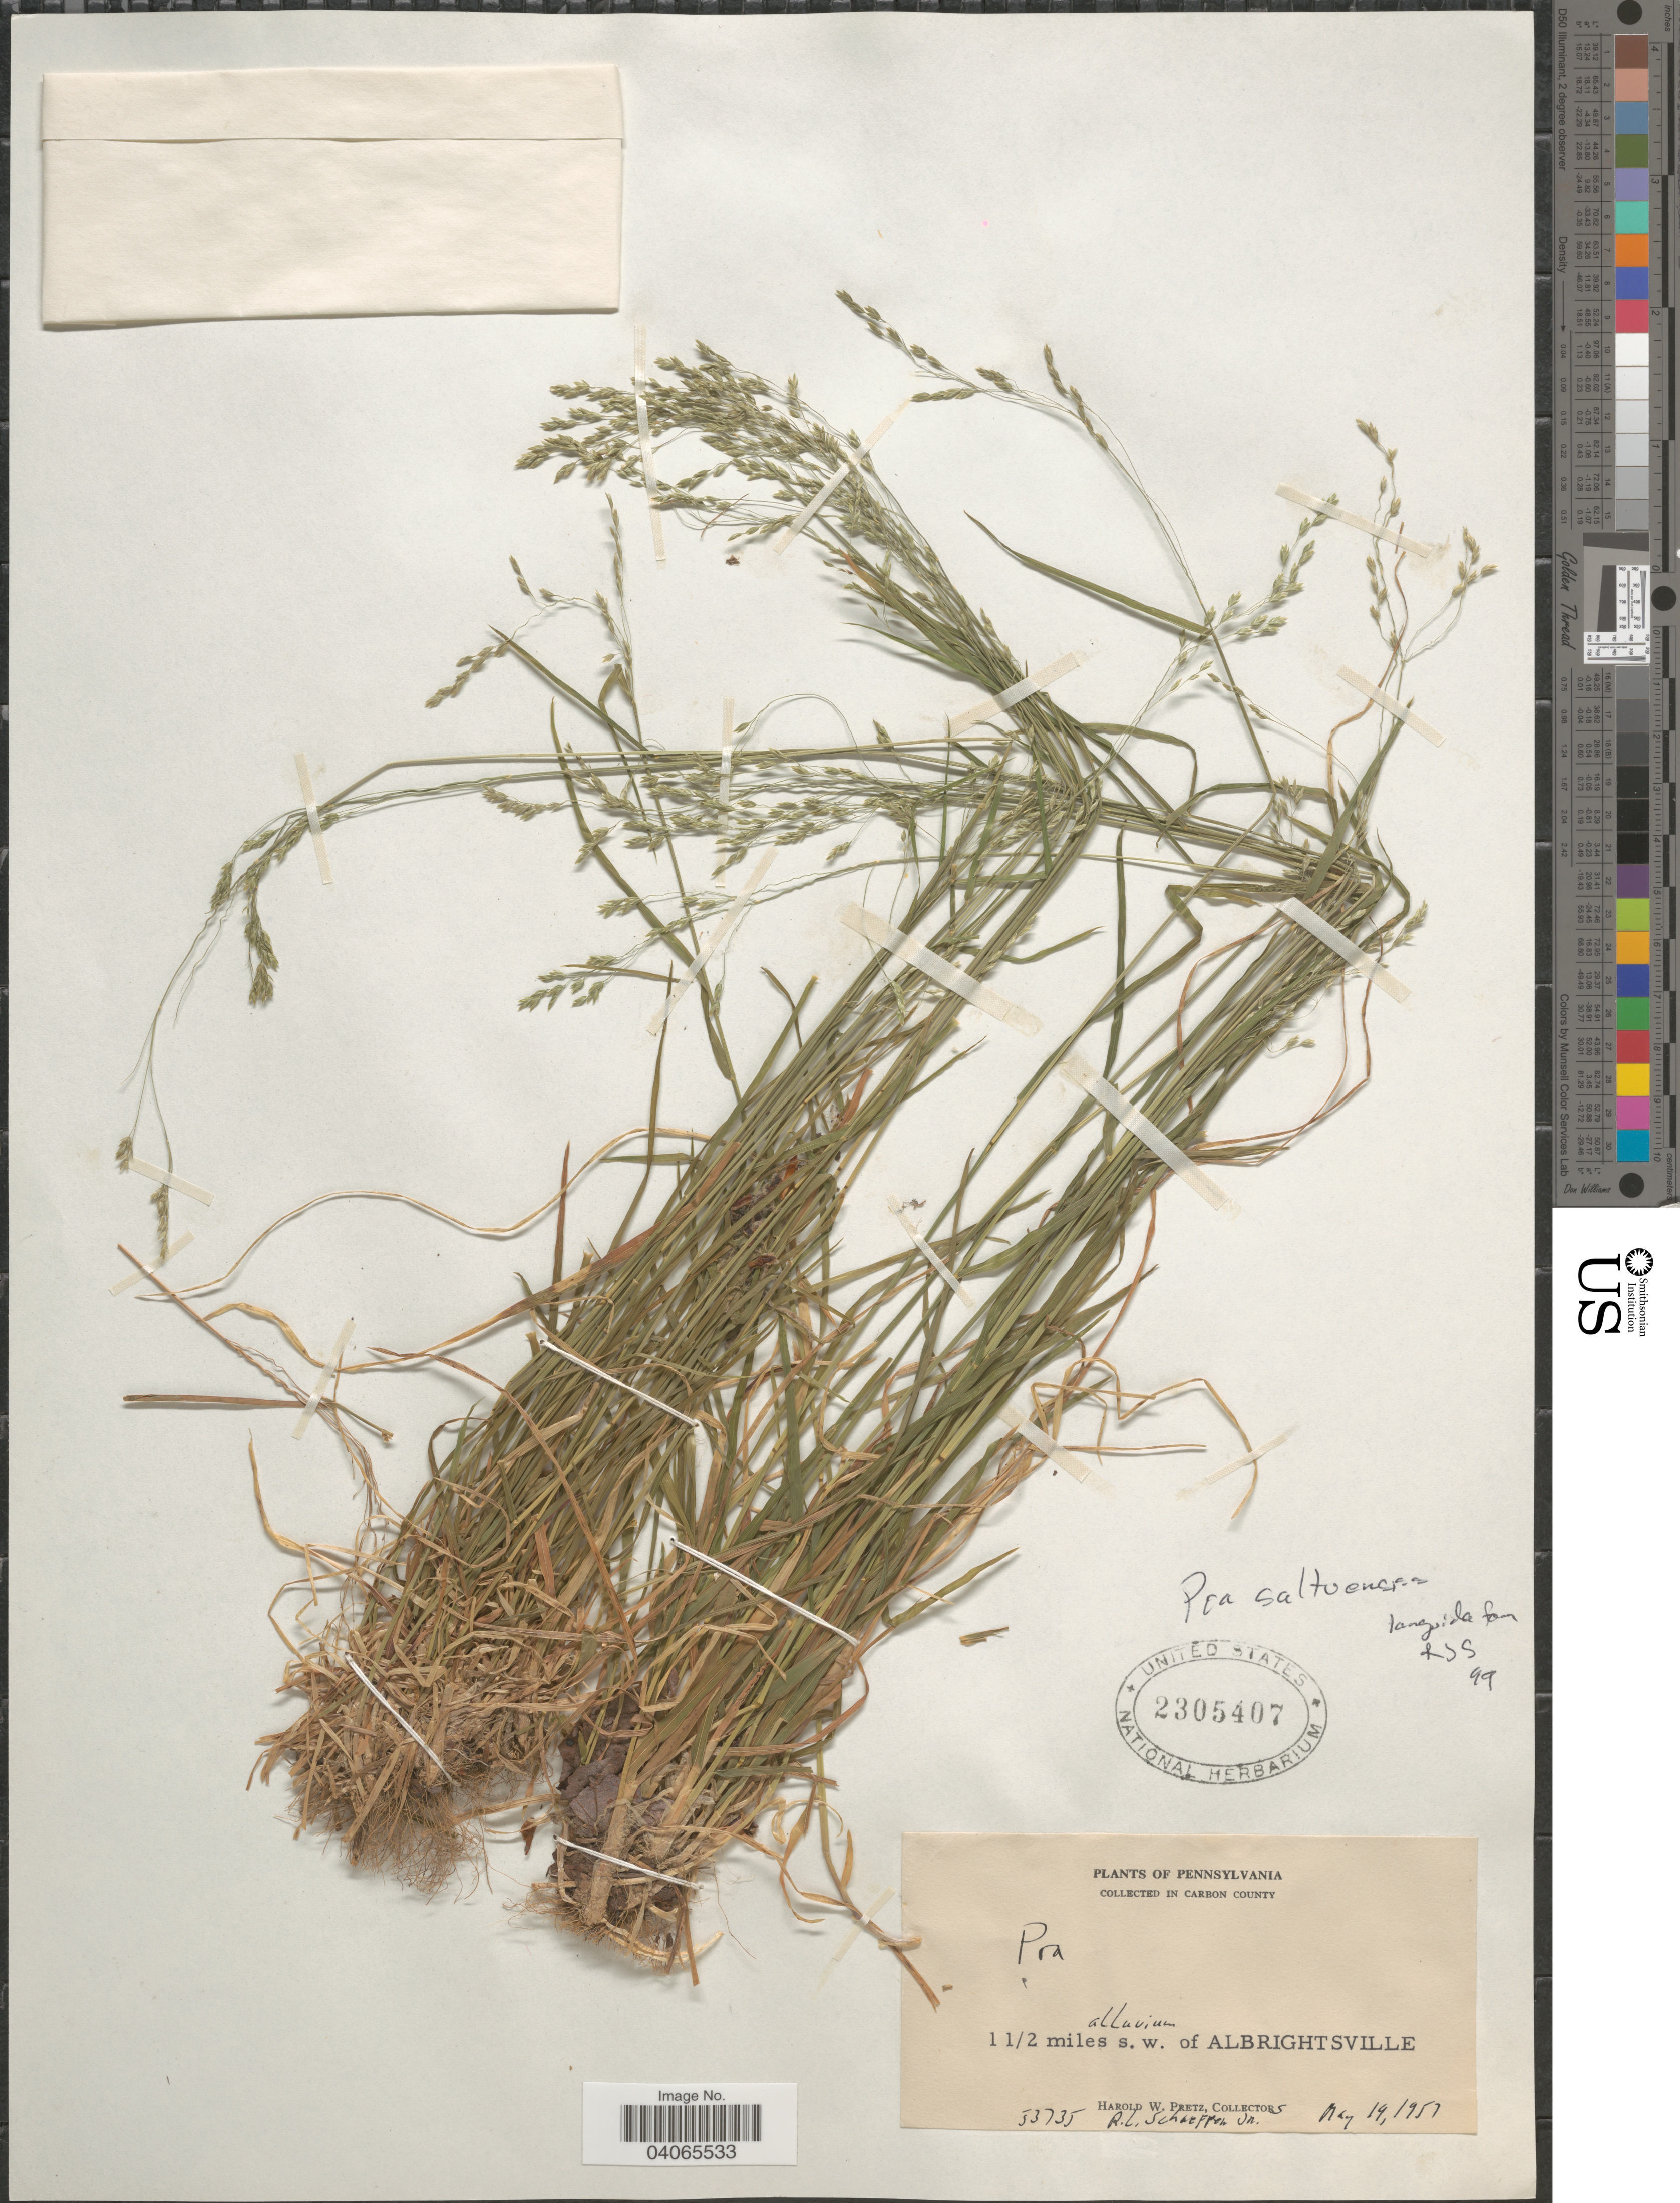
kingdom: Plantae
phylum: Tracheophyta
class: Liliopsida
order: Poales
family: Poaceae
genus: Poa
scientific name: Poa saltuensis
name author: Fernald & Wiegand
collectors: H. W. Pretz & R. L. Schaeffer Jr.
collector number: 53735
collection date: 1957-05-19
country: United States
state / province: Pennsylvania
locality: In Carbon County. 1 ½ miles s. w. of Albrightsville.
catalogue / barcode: US 2305407